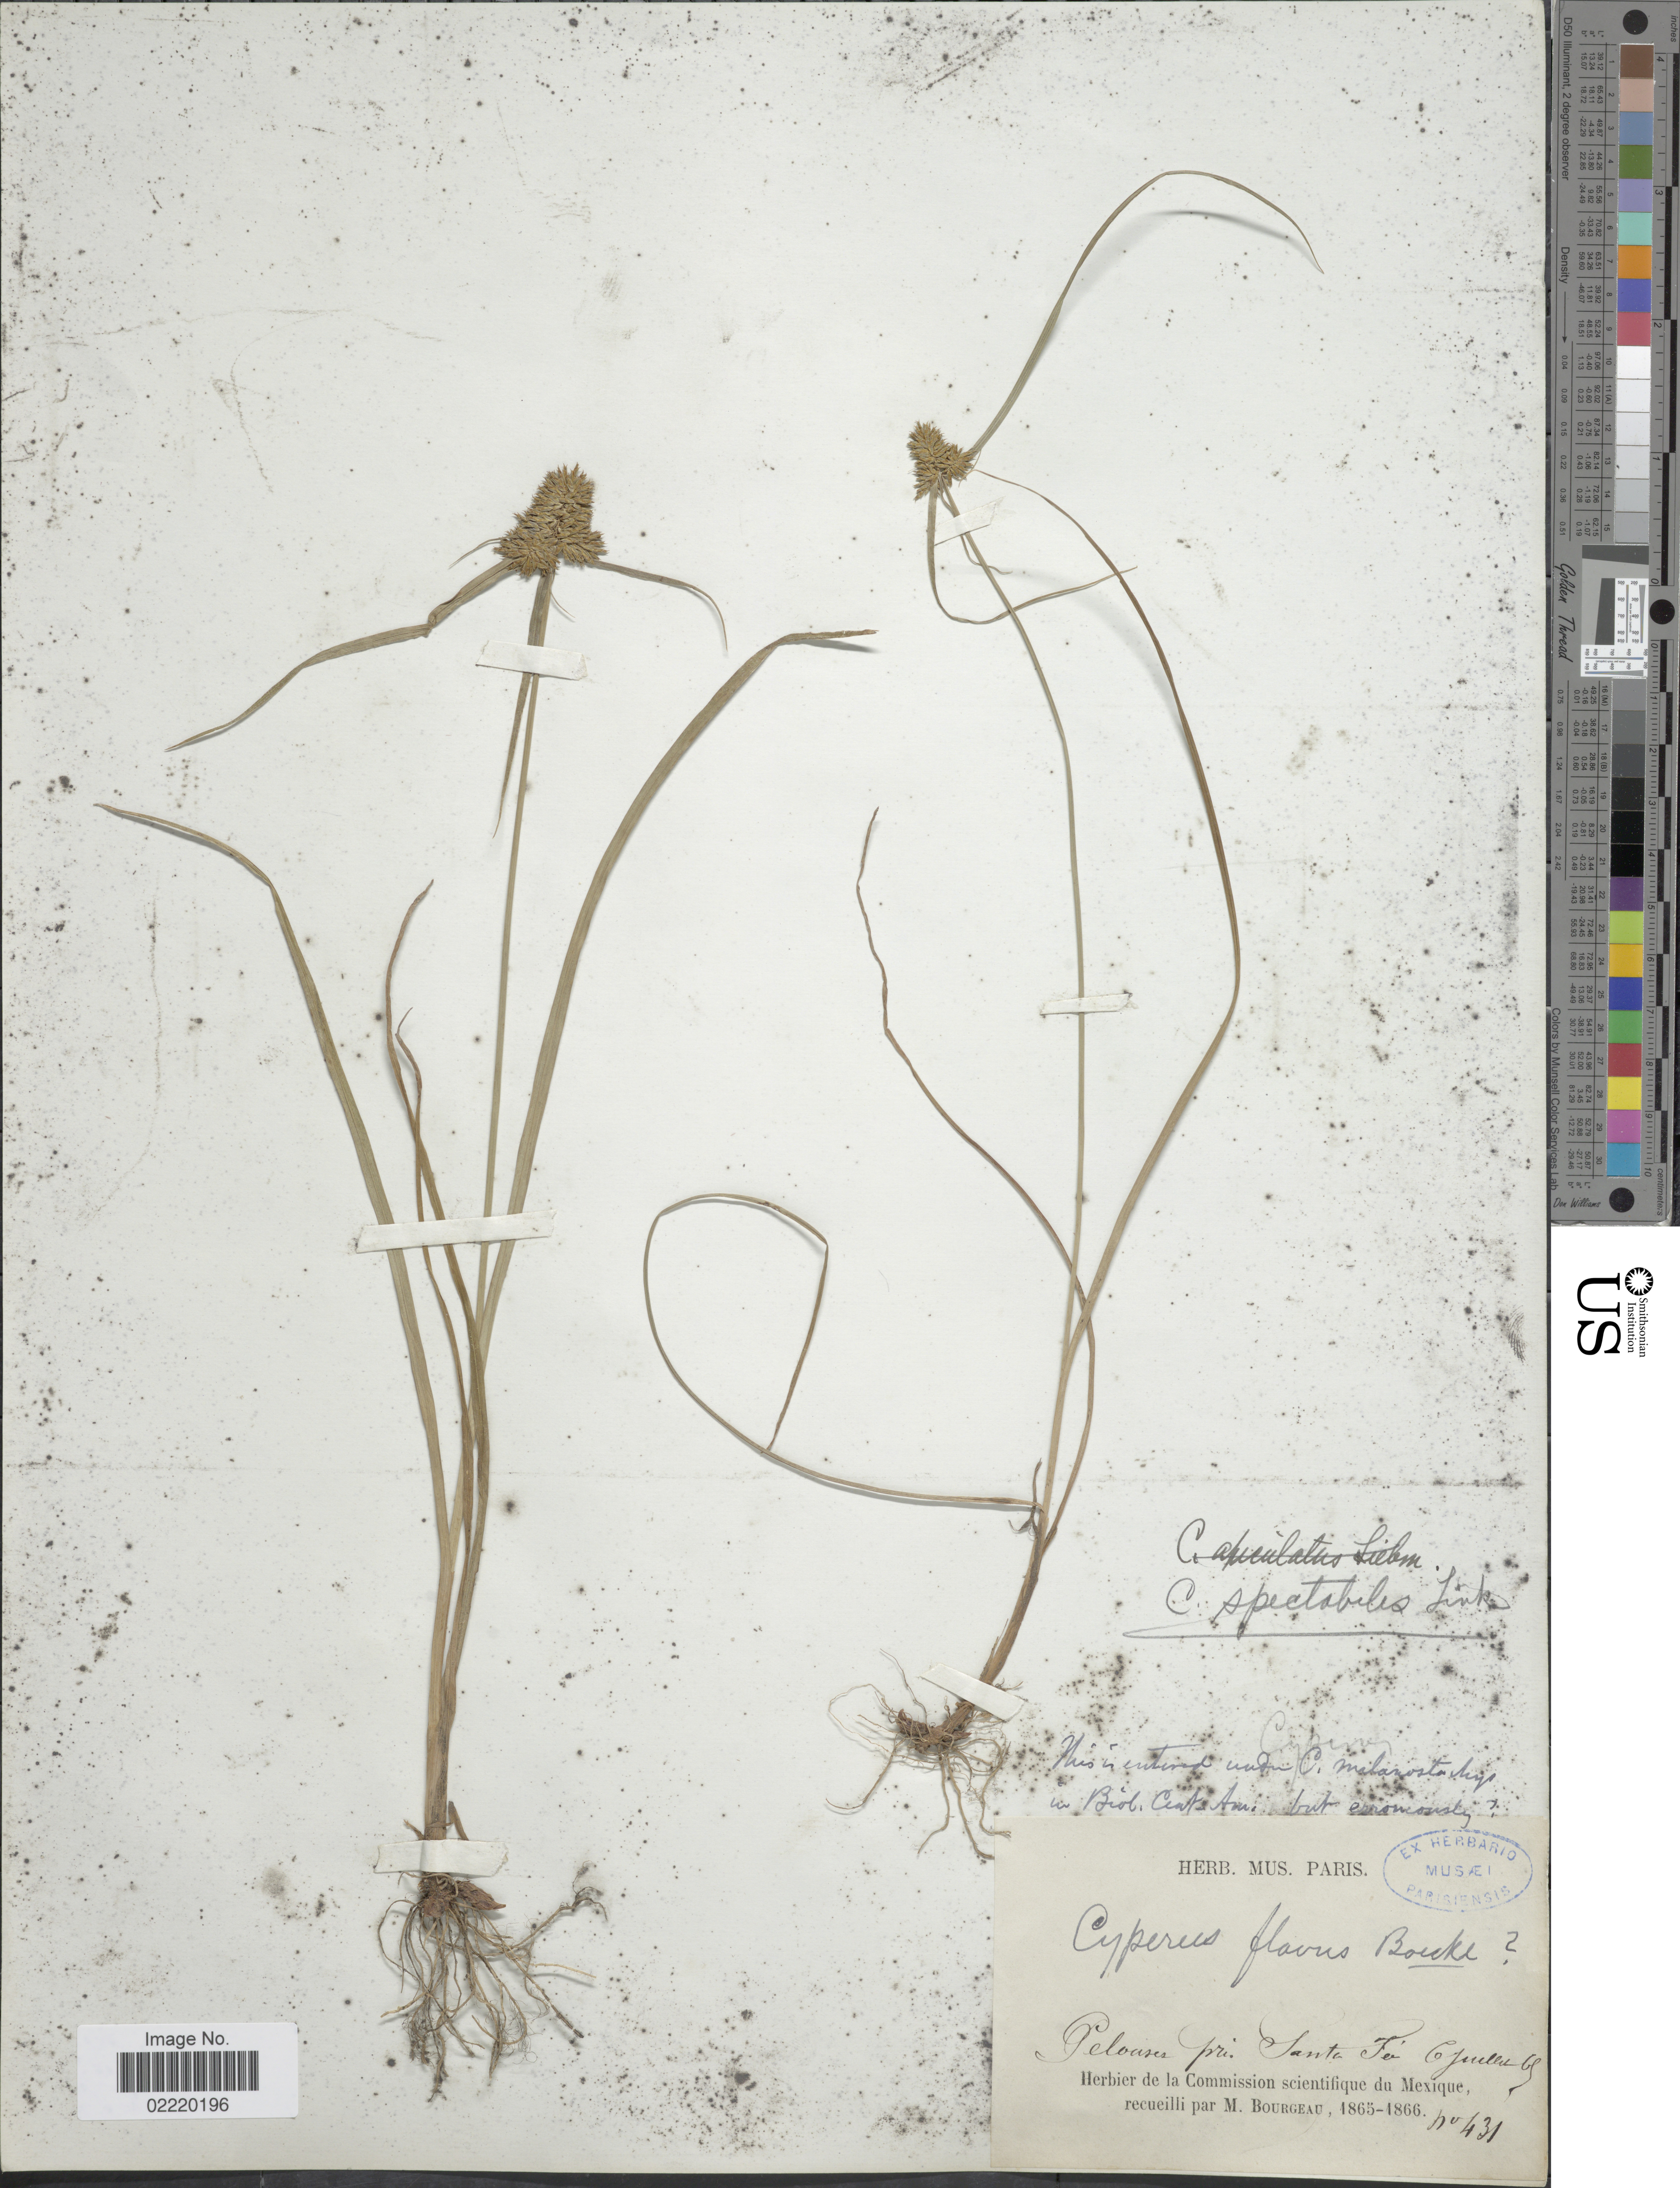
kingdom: Plantae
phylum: Tracheophyta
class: Liliopsida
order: Poales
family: Cyperaceae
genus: Cyperus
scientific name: Cyperus spectabilis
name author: Link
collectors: M. Bourgeau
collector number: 431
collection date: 1865-07-06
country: Mexico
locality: Pelouses pr. Santa Fé